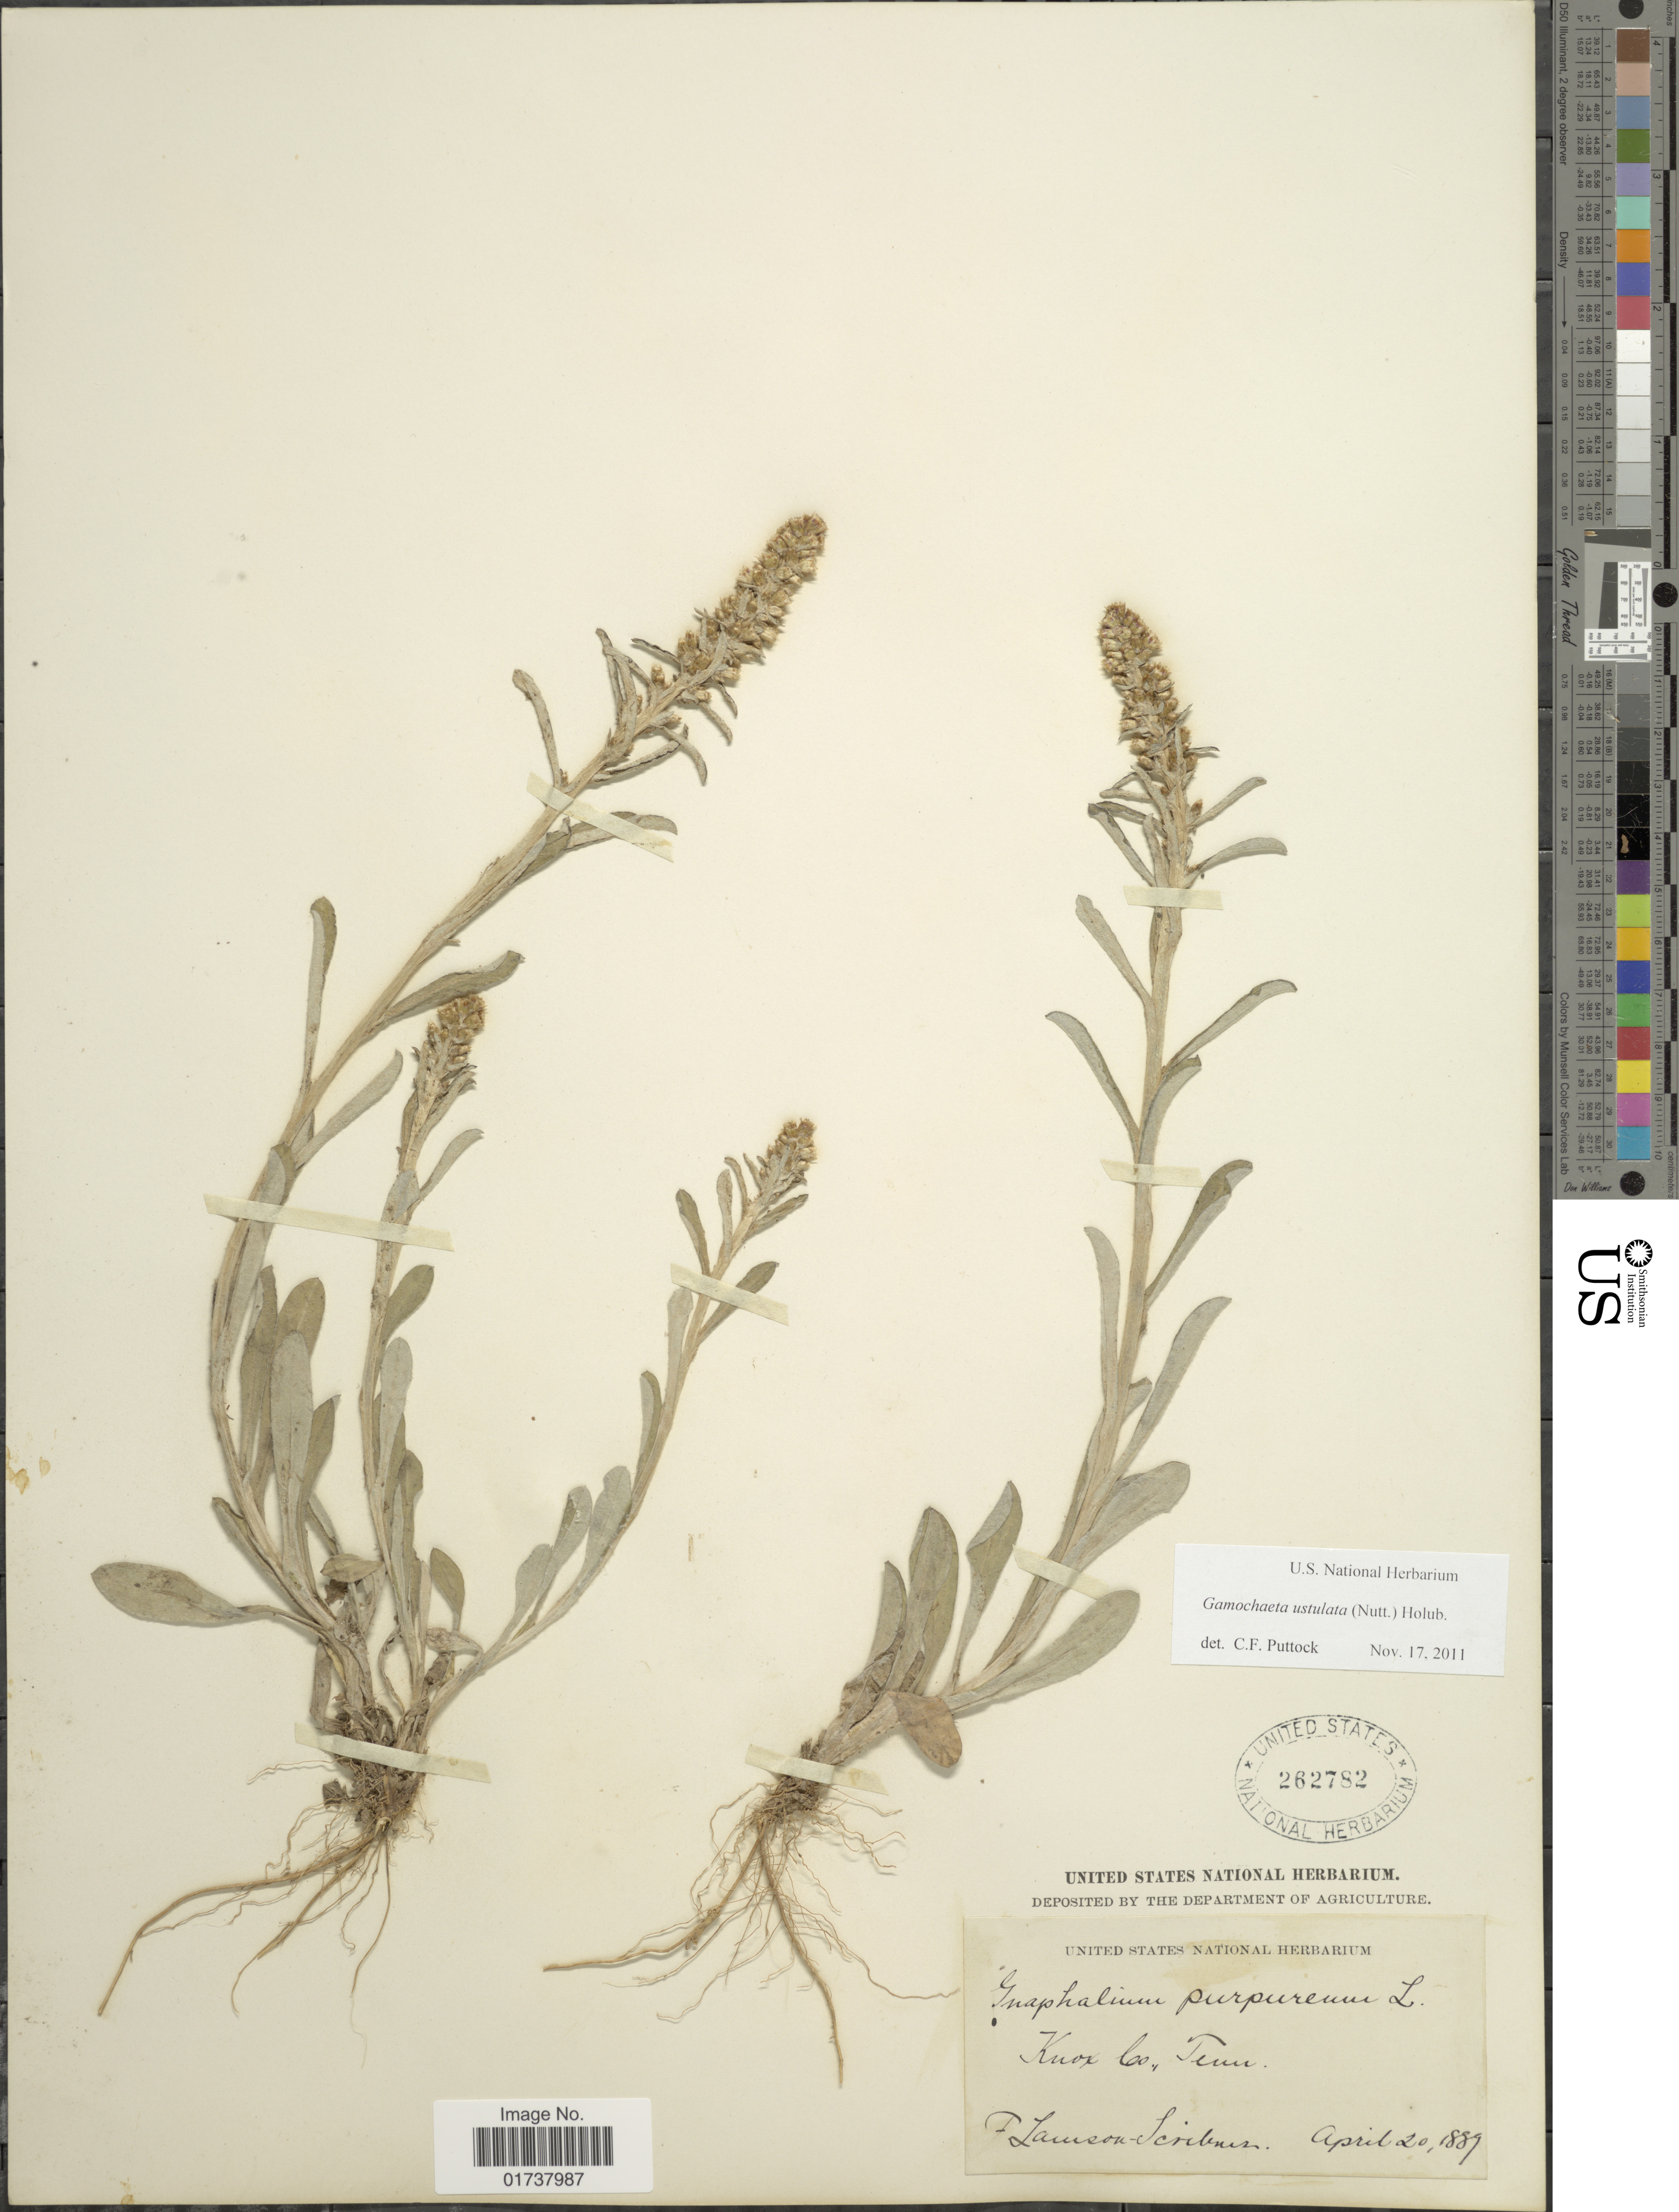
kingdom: Plantae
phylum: Tracheophyta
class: Magnoliopsida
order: Asterales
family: Asteraceae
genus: Gamochaeta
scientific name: Gamochaeta purpurea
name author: (L.) Cabrera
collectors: F. Lamson-Scribner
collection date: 1889-04-20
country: United States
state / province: Tennessee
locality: Knox Co.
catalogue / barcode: US 262782